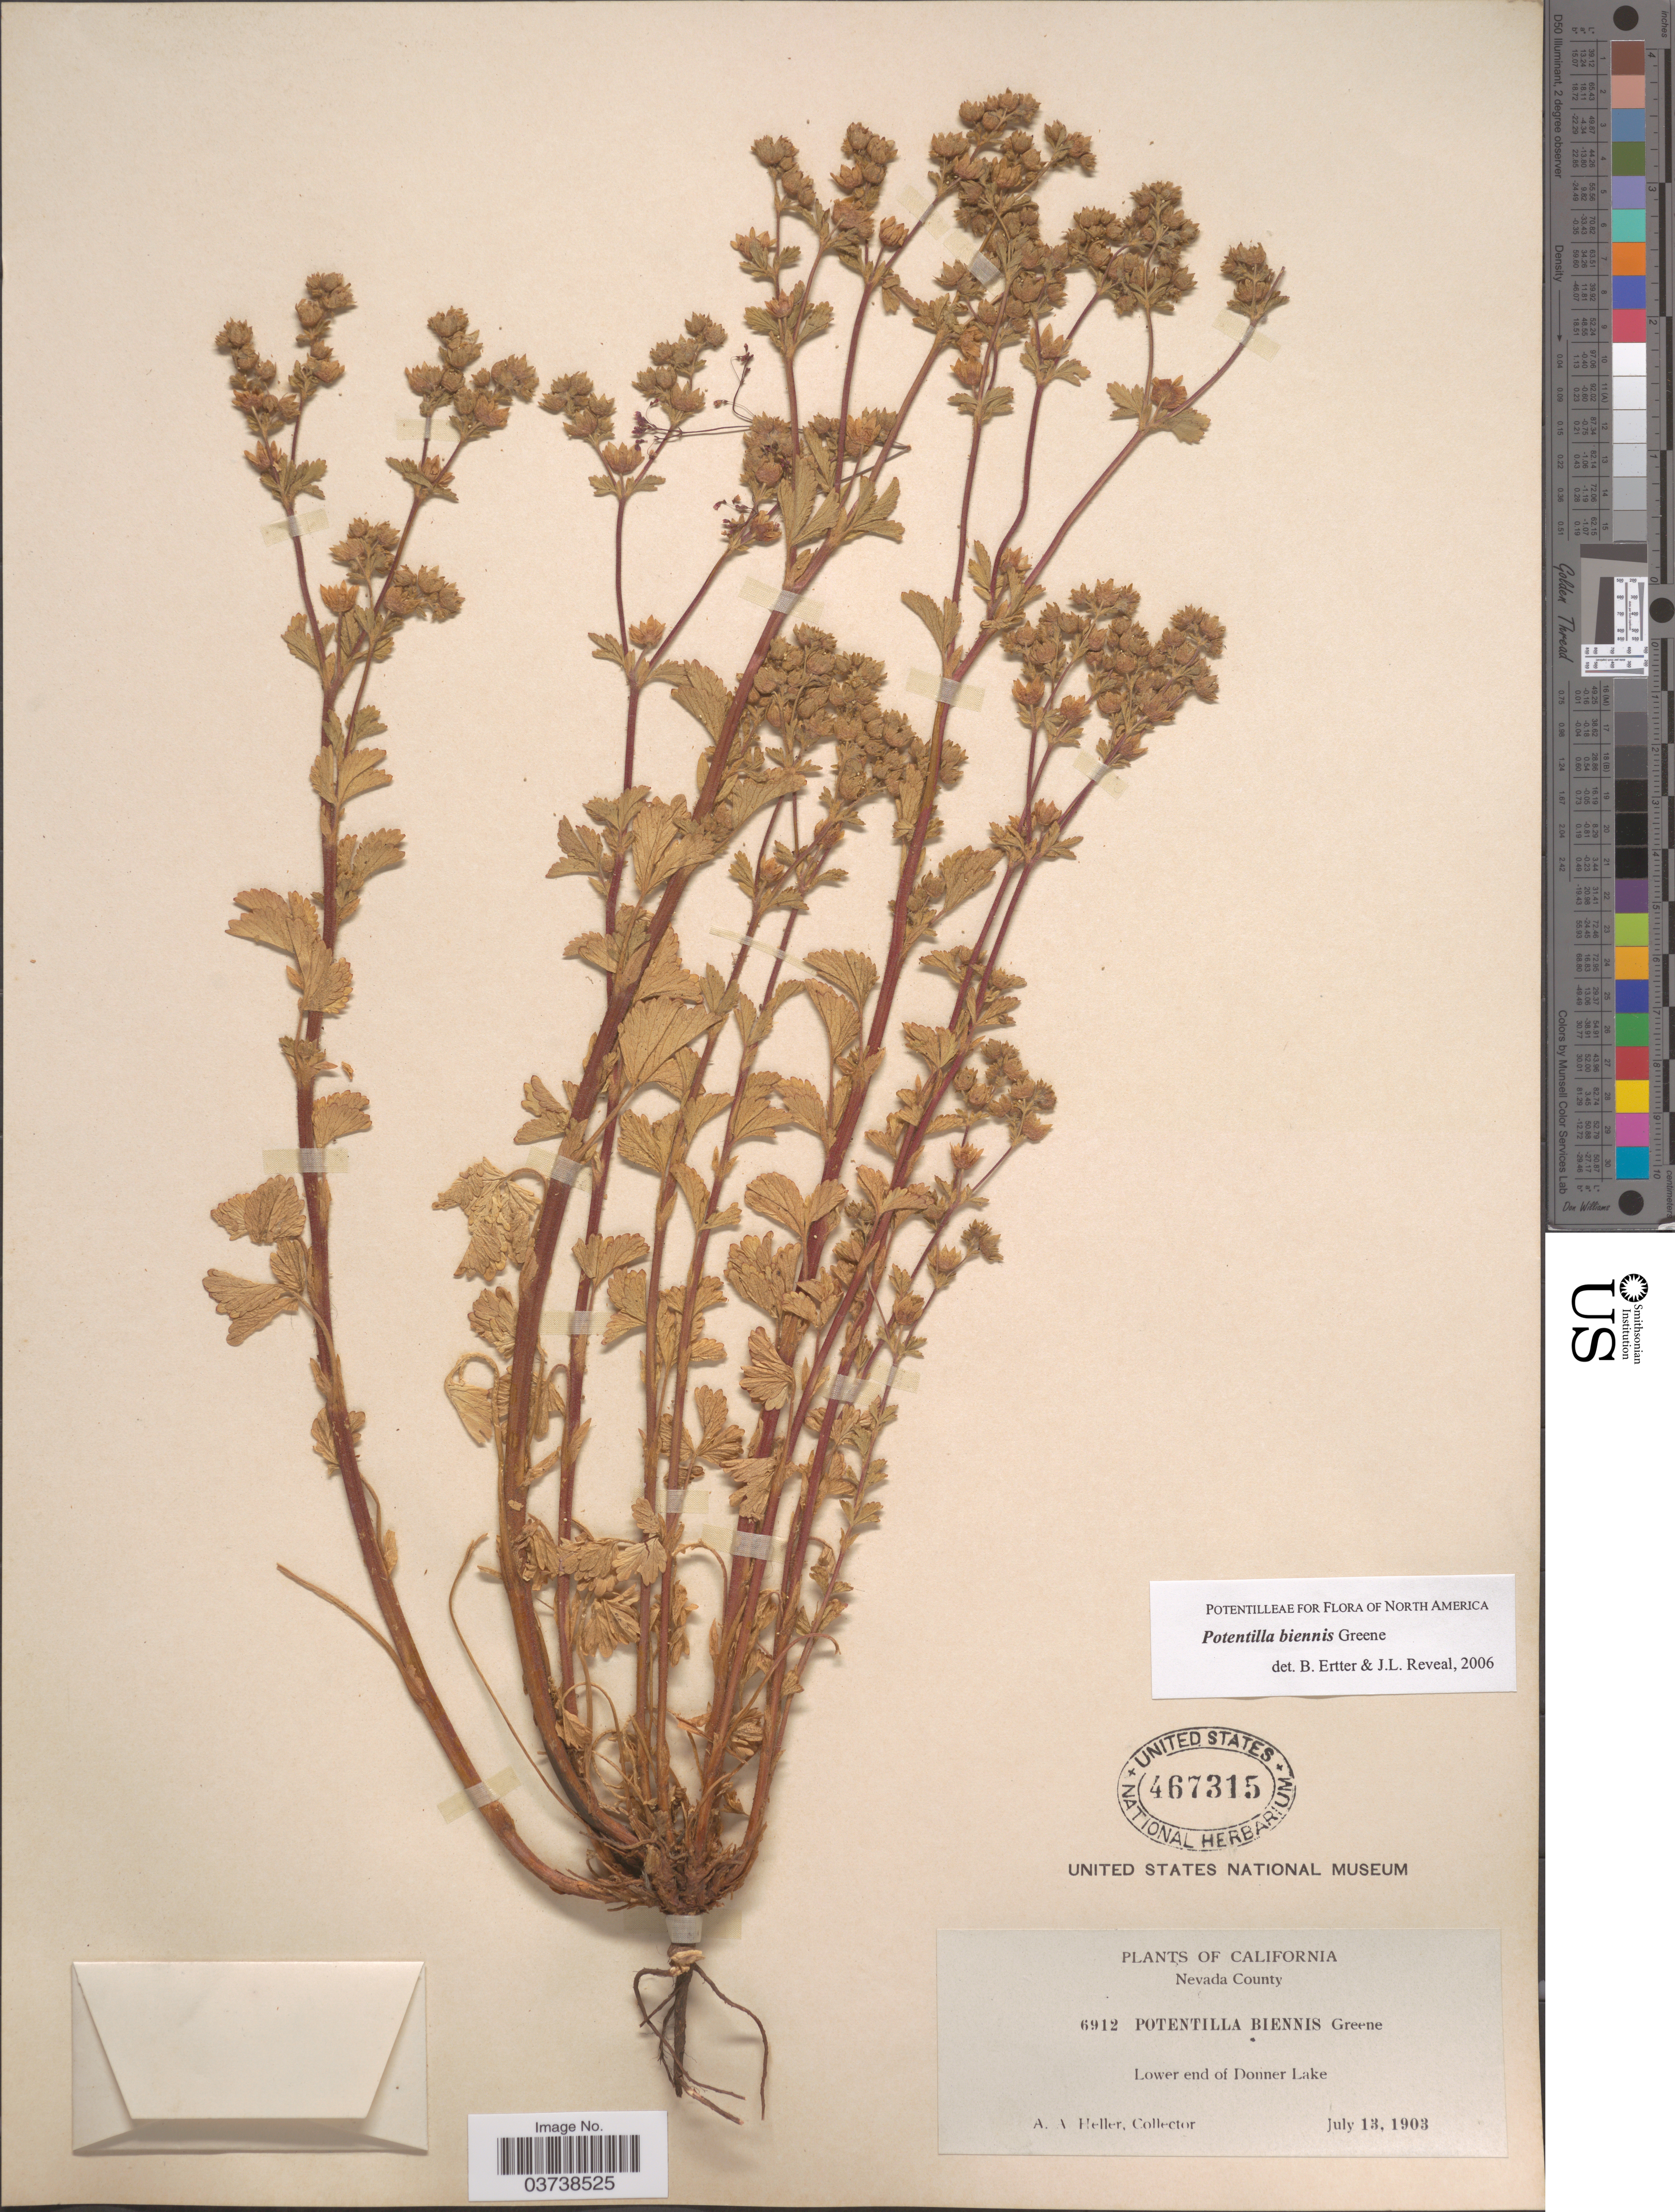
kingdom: Plantae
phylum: Tracheophyta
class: Magnoliopsida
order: Rosales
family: Rosaceae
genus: Potentilla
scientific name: Potentilla biennis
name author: Greene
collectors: A. A. Heller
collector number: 6912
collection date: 1903-07-13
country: United States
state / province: California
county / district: Nevada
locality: Nevada County. Lower end of Donner Lake.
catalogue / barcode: US 467315